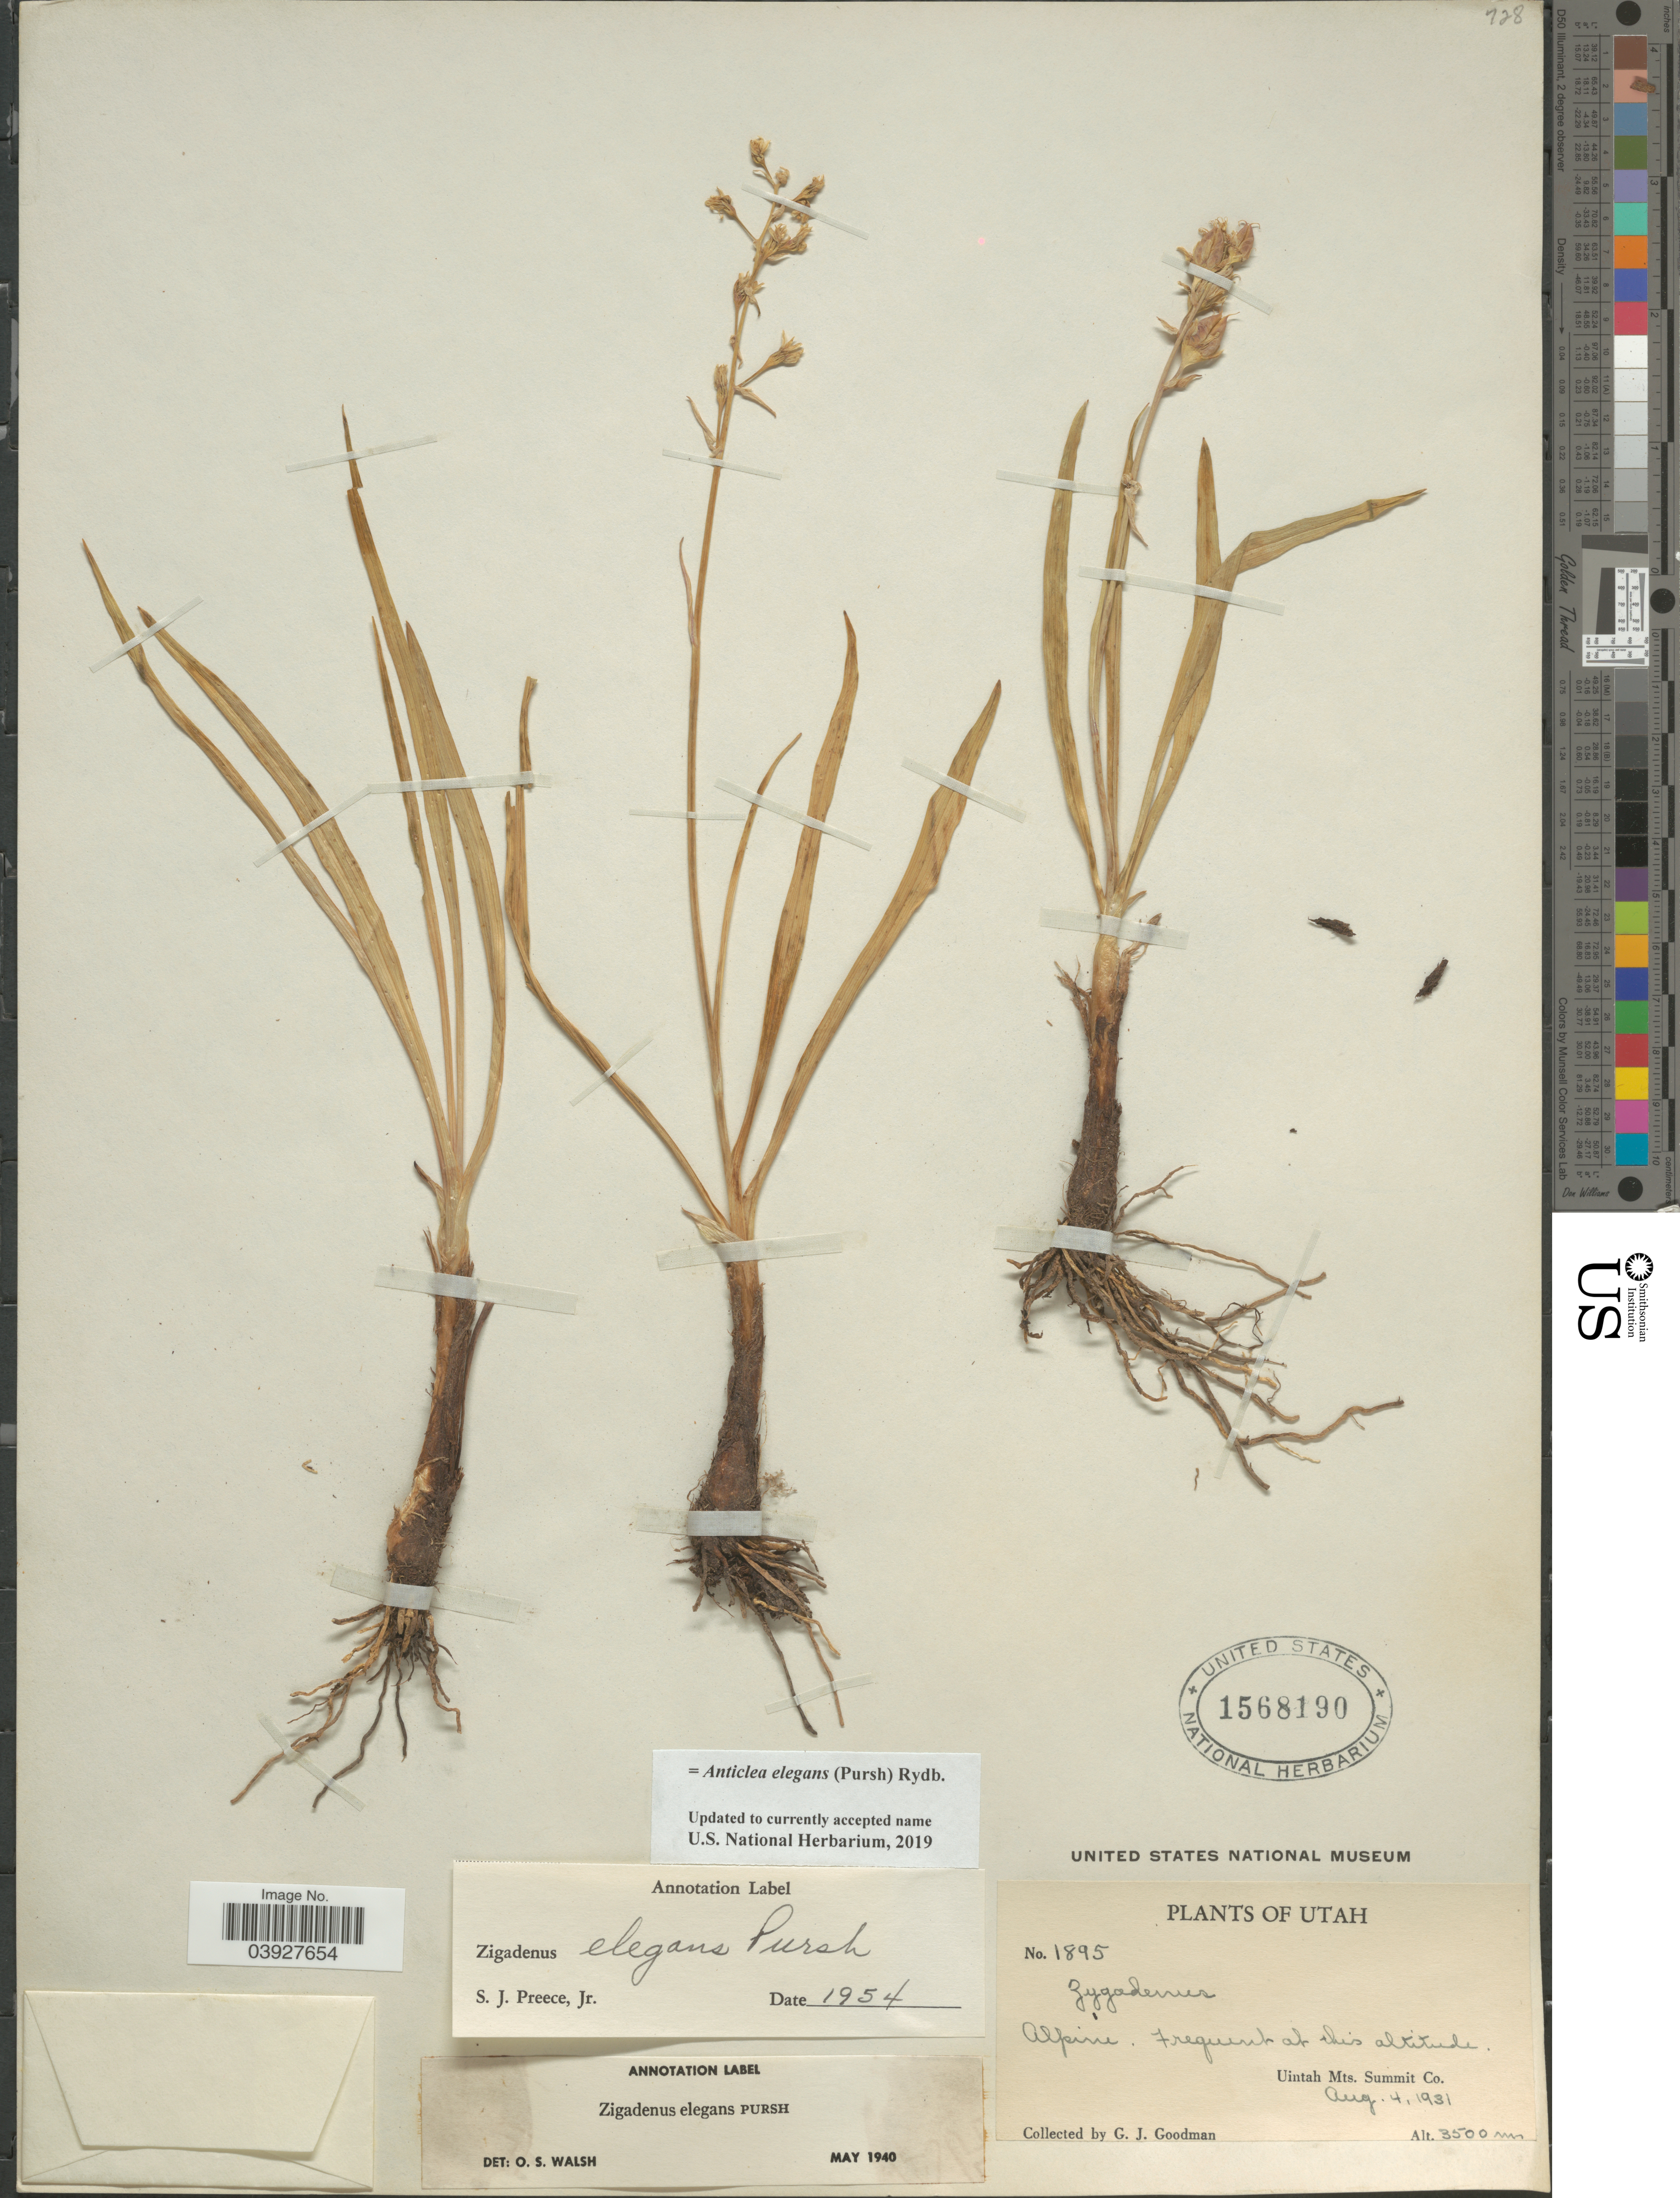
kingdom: Plantae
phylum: Tracheophyta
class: Liliopsida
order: Liliales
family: Melanthiaceae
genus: Anticlea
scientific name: Anticlea elegans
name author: (Pursh) Rydb.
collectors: G. J. Goodman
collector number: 1895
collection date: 1931-08-04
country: United States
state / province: Utah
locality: Uintah Mts. Summit Co.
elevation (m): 3500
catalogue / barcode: US 1568190